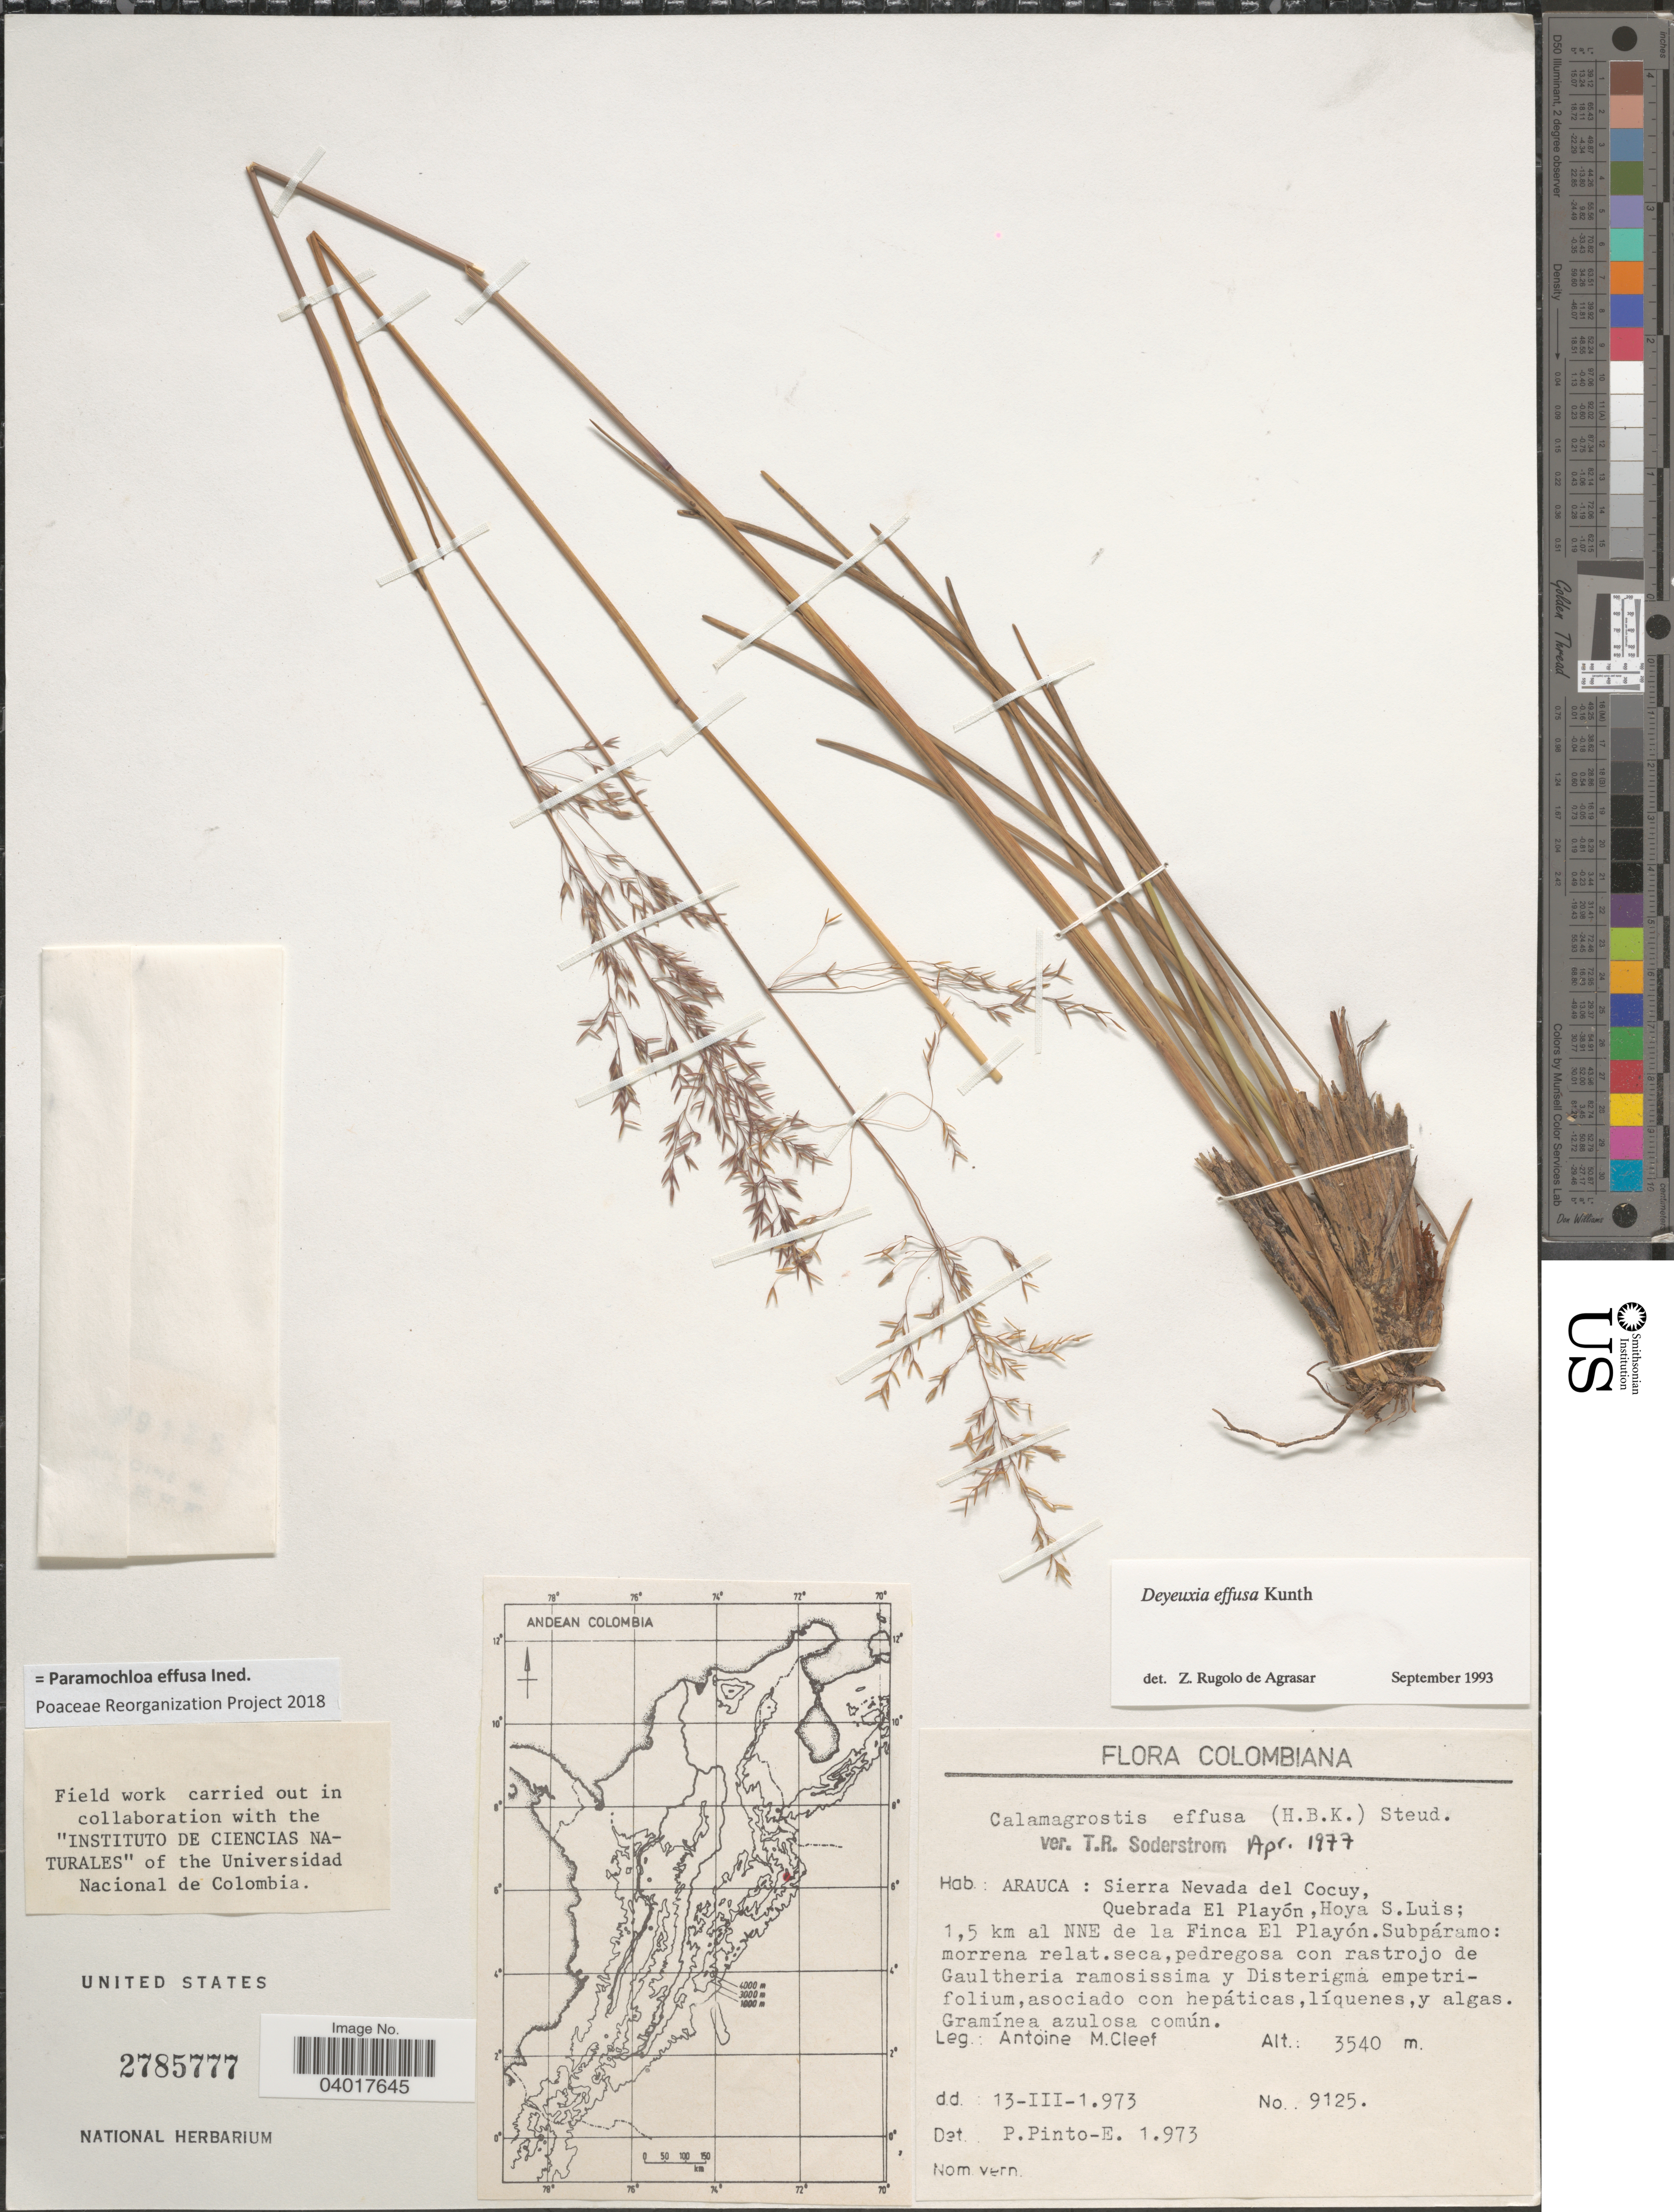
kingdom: Plantae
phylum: Tracheophyta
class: Liliopsida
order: Poales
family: Poaceae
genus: Paramochloa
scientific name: Paramochloa effusa ined.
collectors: A. M. Cleef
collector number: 9125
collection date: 1973-03-13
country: Colombia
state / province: Arauca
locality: Sierra Nevada del Cocuy, Quebrada El Playón, Hoya S. Luis; 1,5 km al NNE de la Finca EL Playón.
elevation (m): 3540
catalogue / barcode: US 2785777